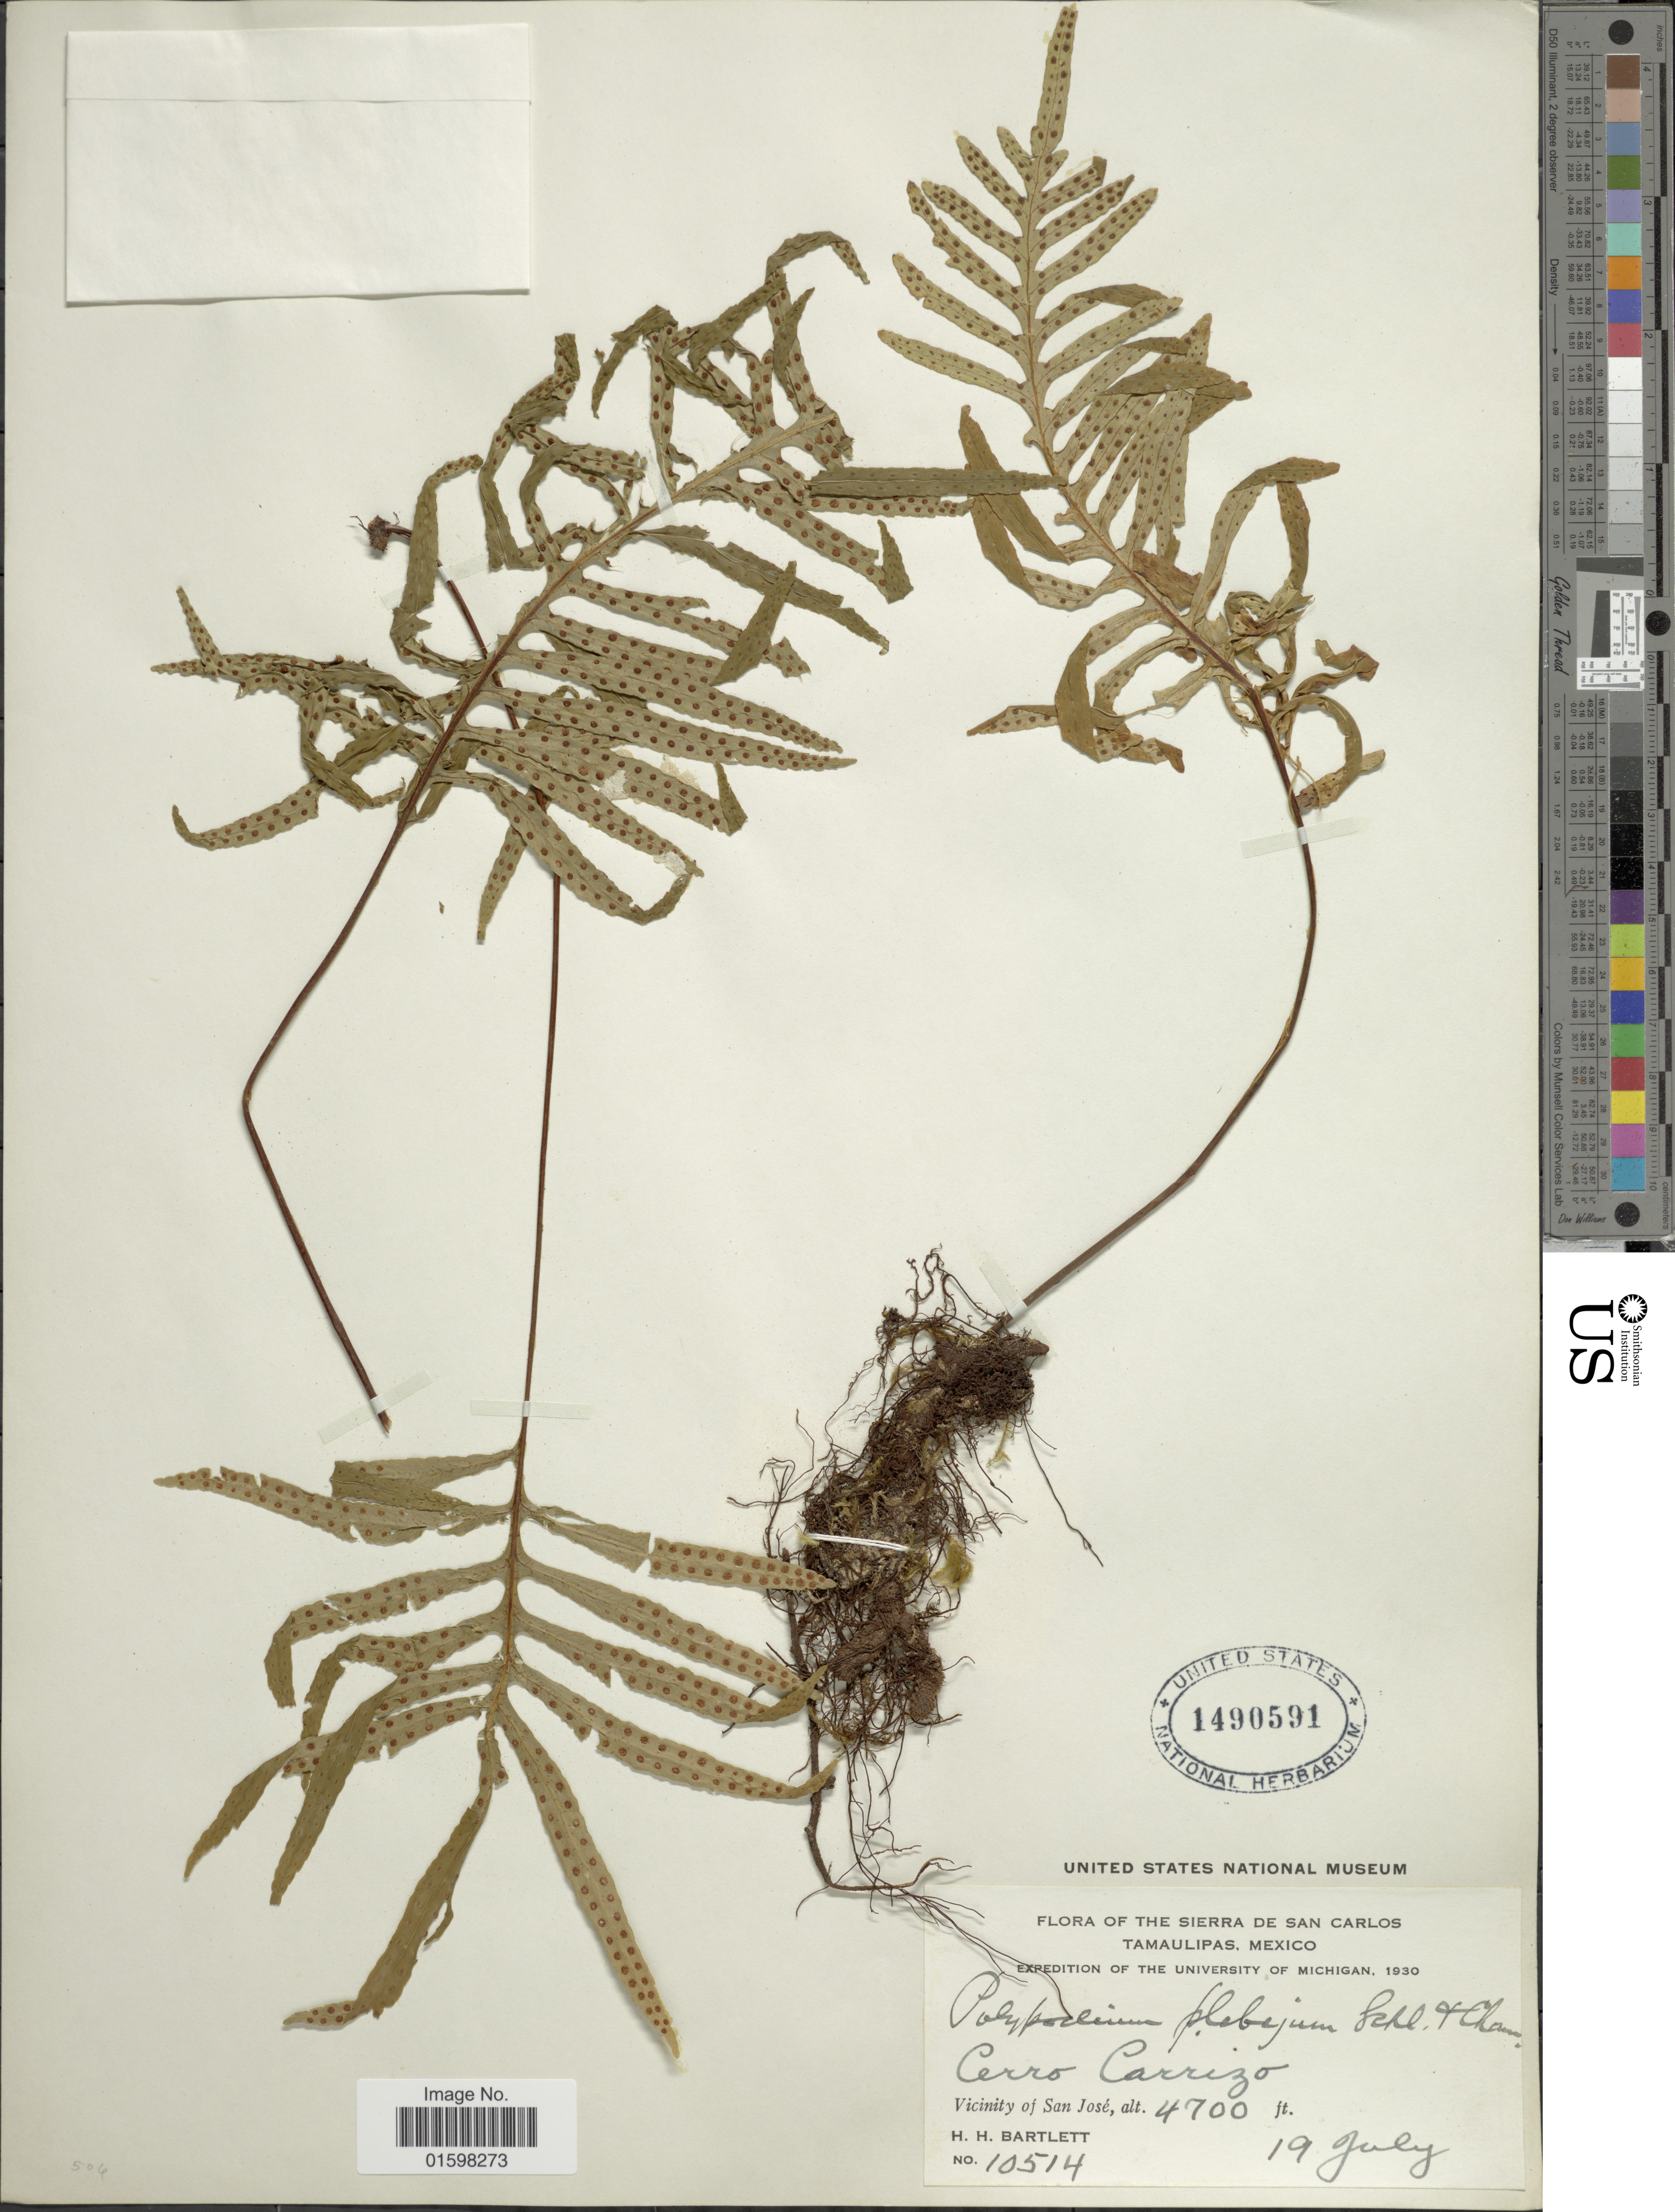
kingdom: Plantae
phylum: Tracheophyta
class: Polypodiopsida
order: Polypodiales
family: Polypodiaceae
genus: Pleopeltis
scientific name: Pleopeltis plebeia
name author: (Schltdl. ex Cham.) A.R. Sm. & Tejero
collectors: H. H. Bartlett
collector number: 10514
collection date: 1930-07-19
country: Mexico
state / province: Tamaulipas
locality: The Sierra de San Carlos. tamaulipas. Vicinity of San Jose. Cerro Corrizo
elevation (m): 1433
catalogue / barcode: US 1490591